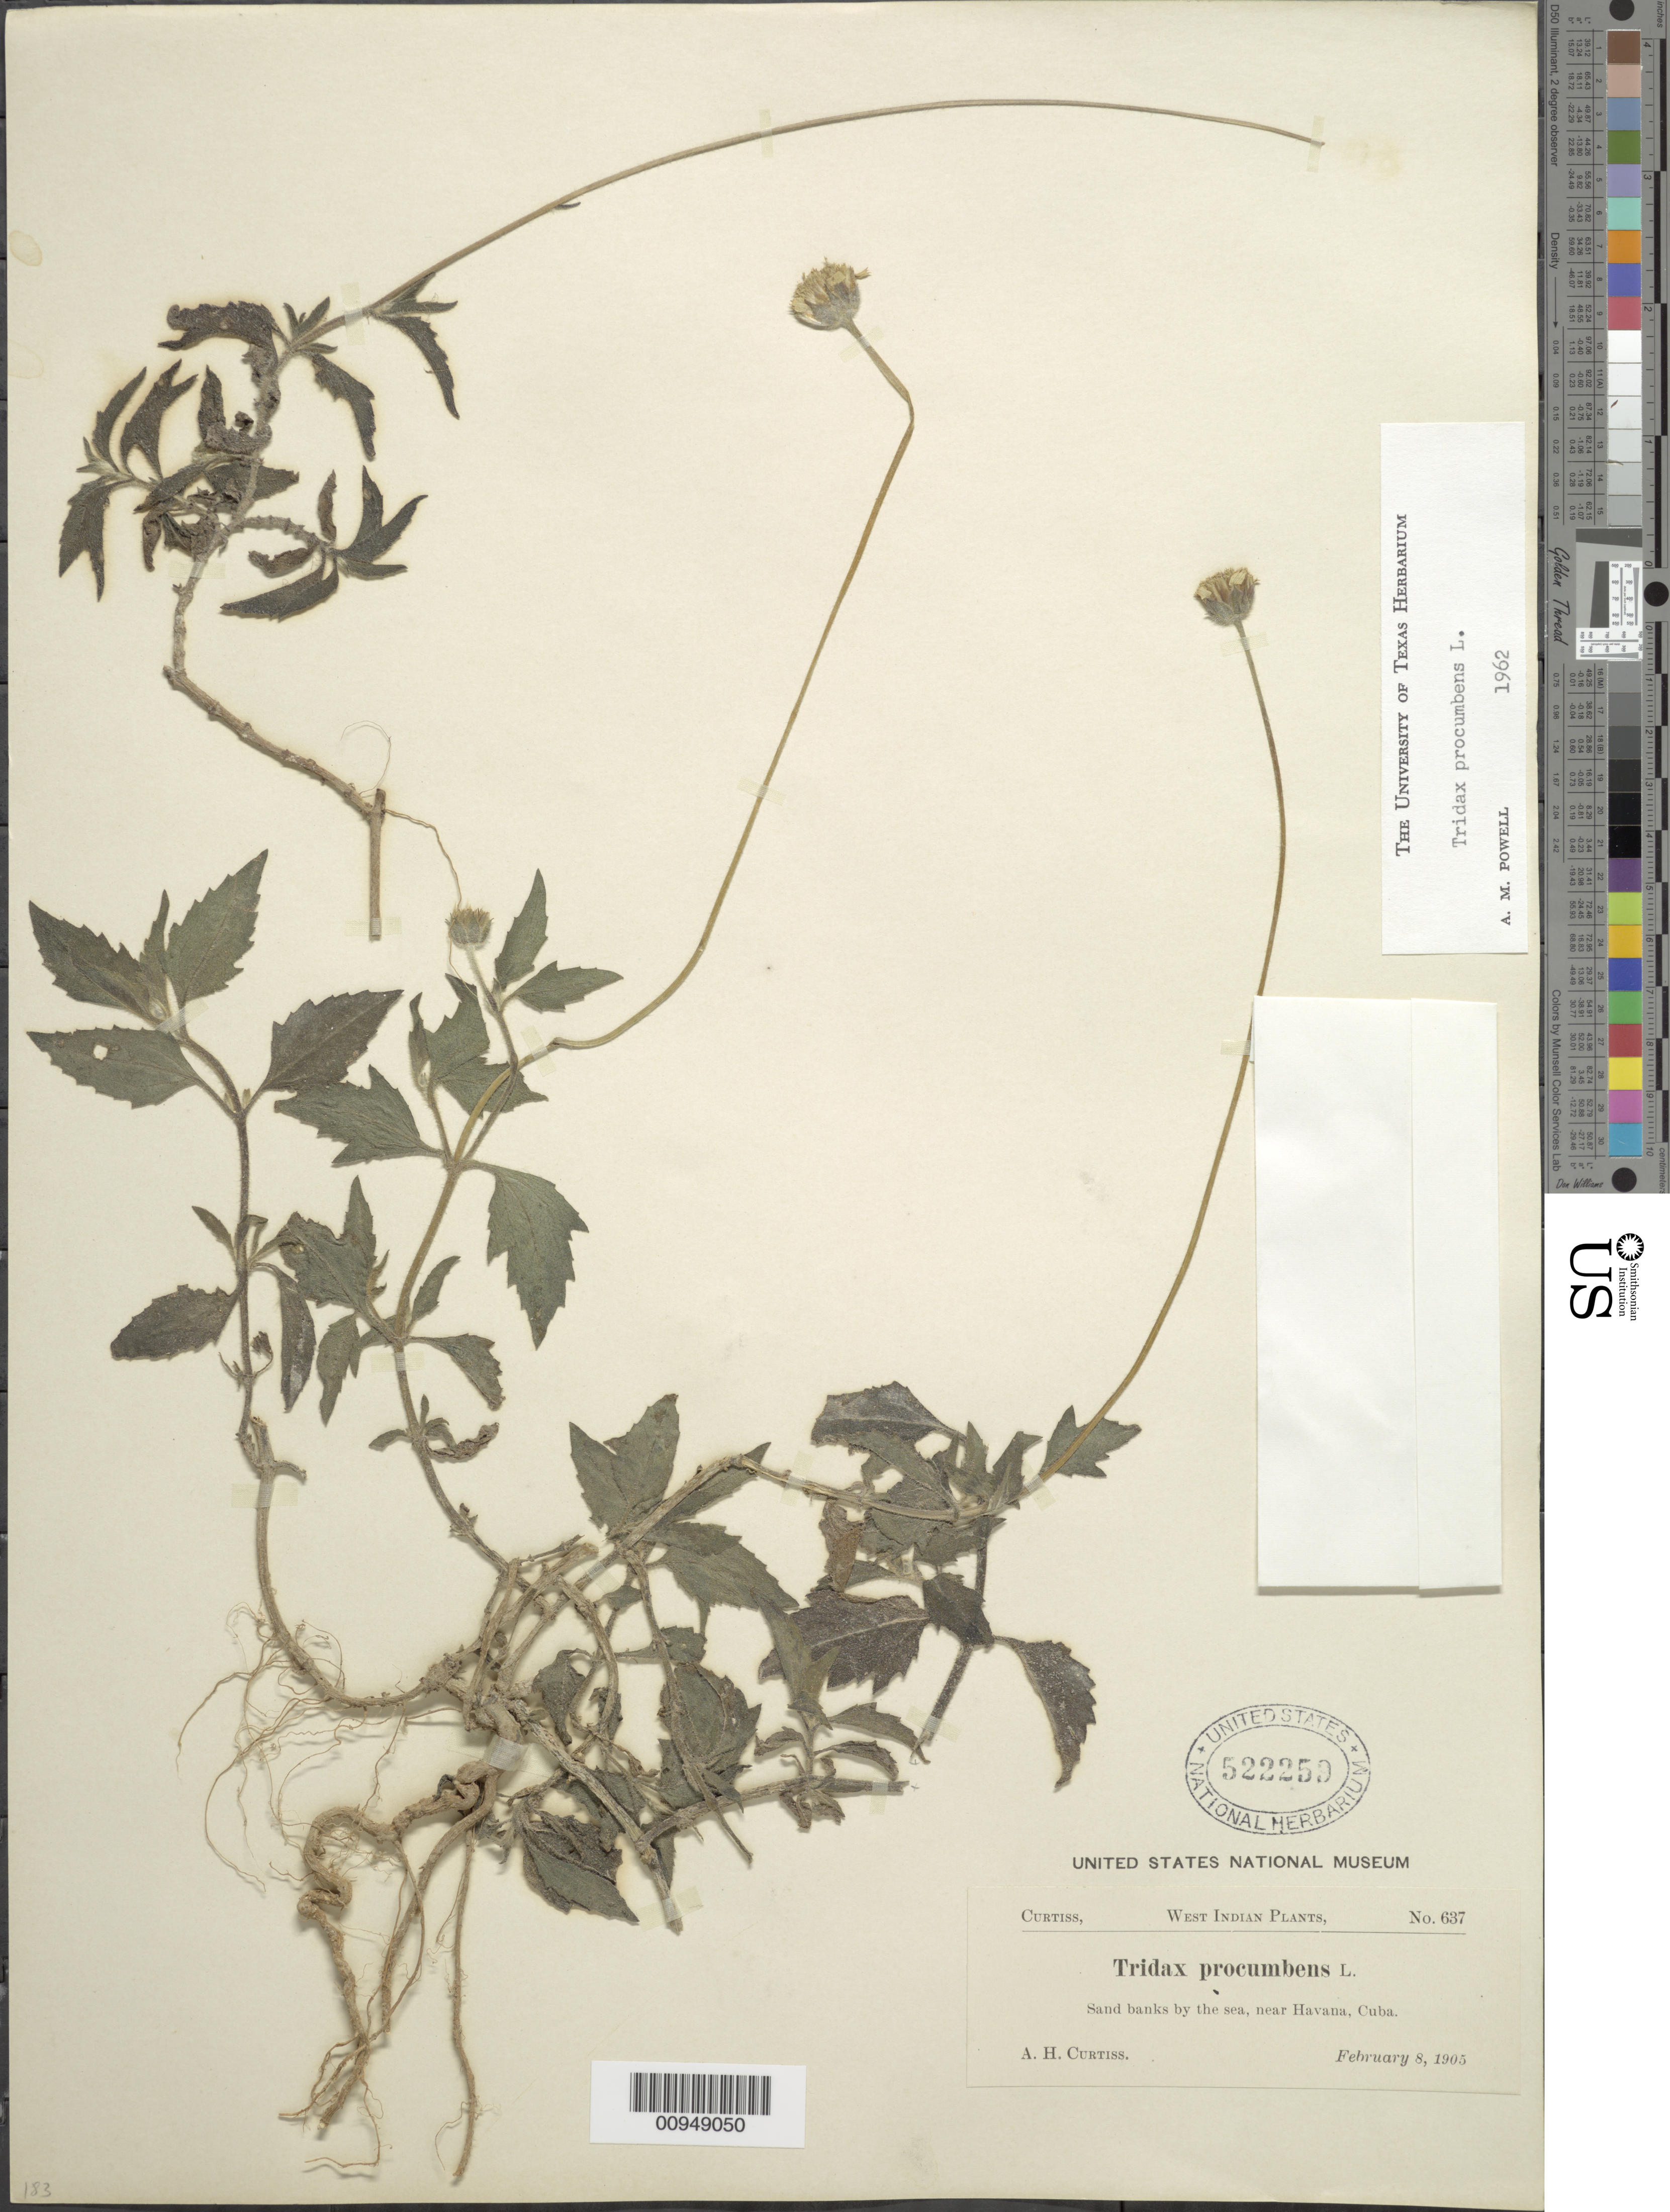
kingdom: Plantae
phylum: Tracheophyta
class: Magnoliopsida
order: Asterales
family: Asteraceae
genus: Tridax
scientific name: Tridax procumbens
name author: L.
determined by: Powell, A. M.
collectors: A. H. Curtiss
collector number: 637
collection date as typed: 08 Feb 1905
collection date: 1905-02-08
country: Cuba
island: Cuba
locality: Sand bank by the sea, near Havana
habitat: Sand bank by the sea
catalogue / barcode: US 522250